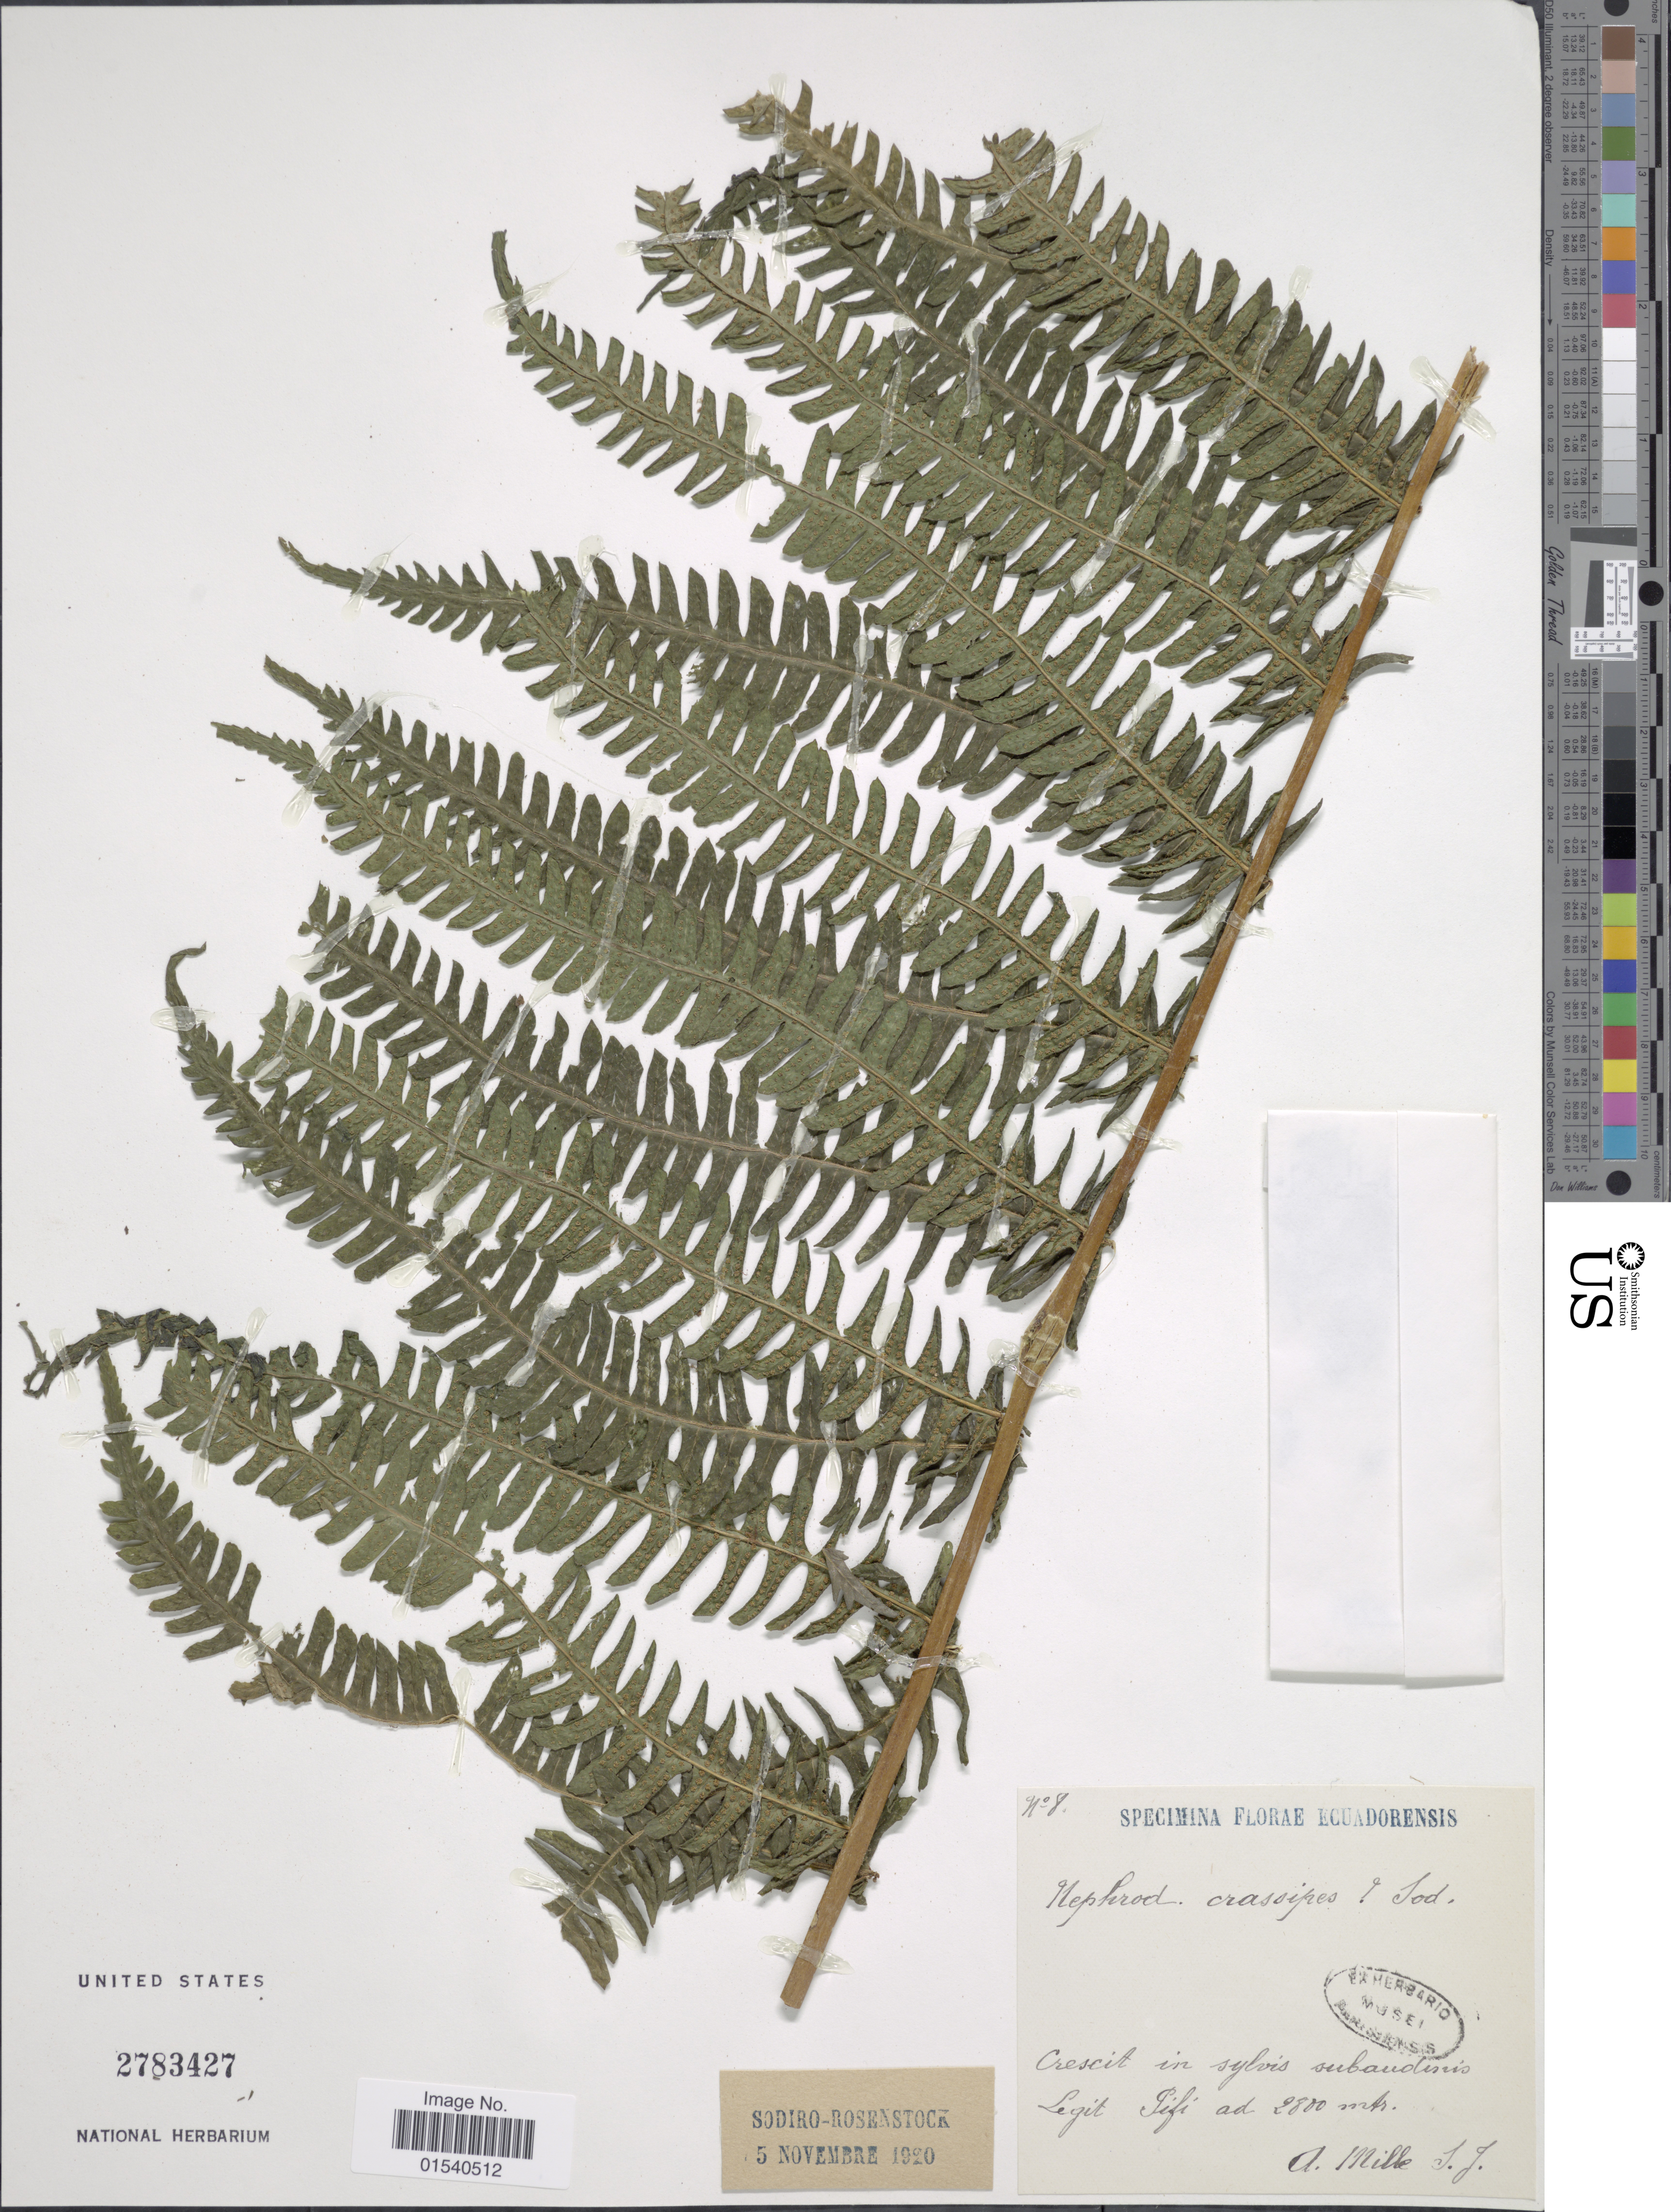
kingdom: Plantae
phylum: Tracheophyta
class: Polypodiopsida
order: Polypodiales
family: Thelypteridaceae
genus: Amauropelta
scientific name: Amauropelta pachyrachis (Kunze) comb. nov., ined 2015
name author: (Kunze)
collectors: A. Mille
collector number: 8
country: Ecuador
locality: Crecit in sylvis subandinis.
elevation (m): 2800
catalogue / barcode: US 2783427